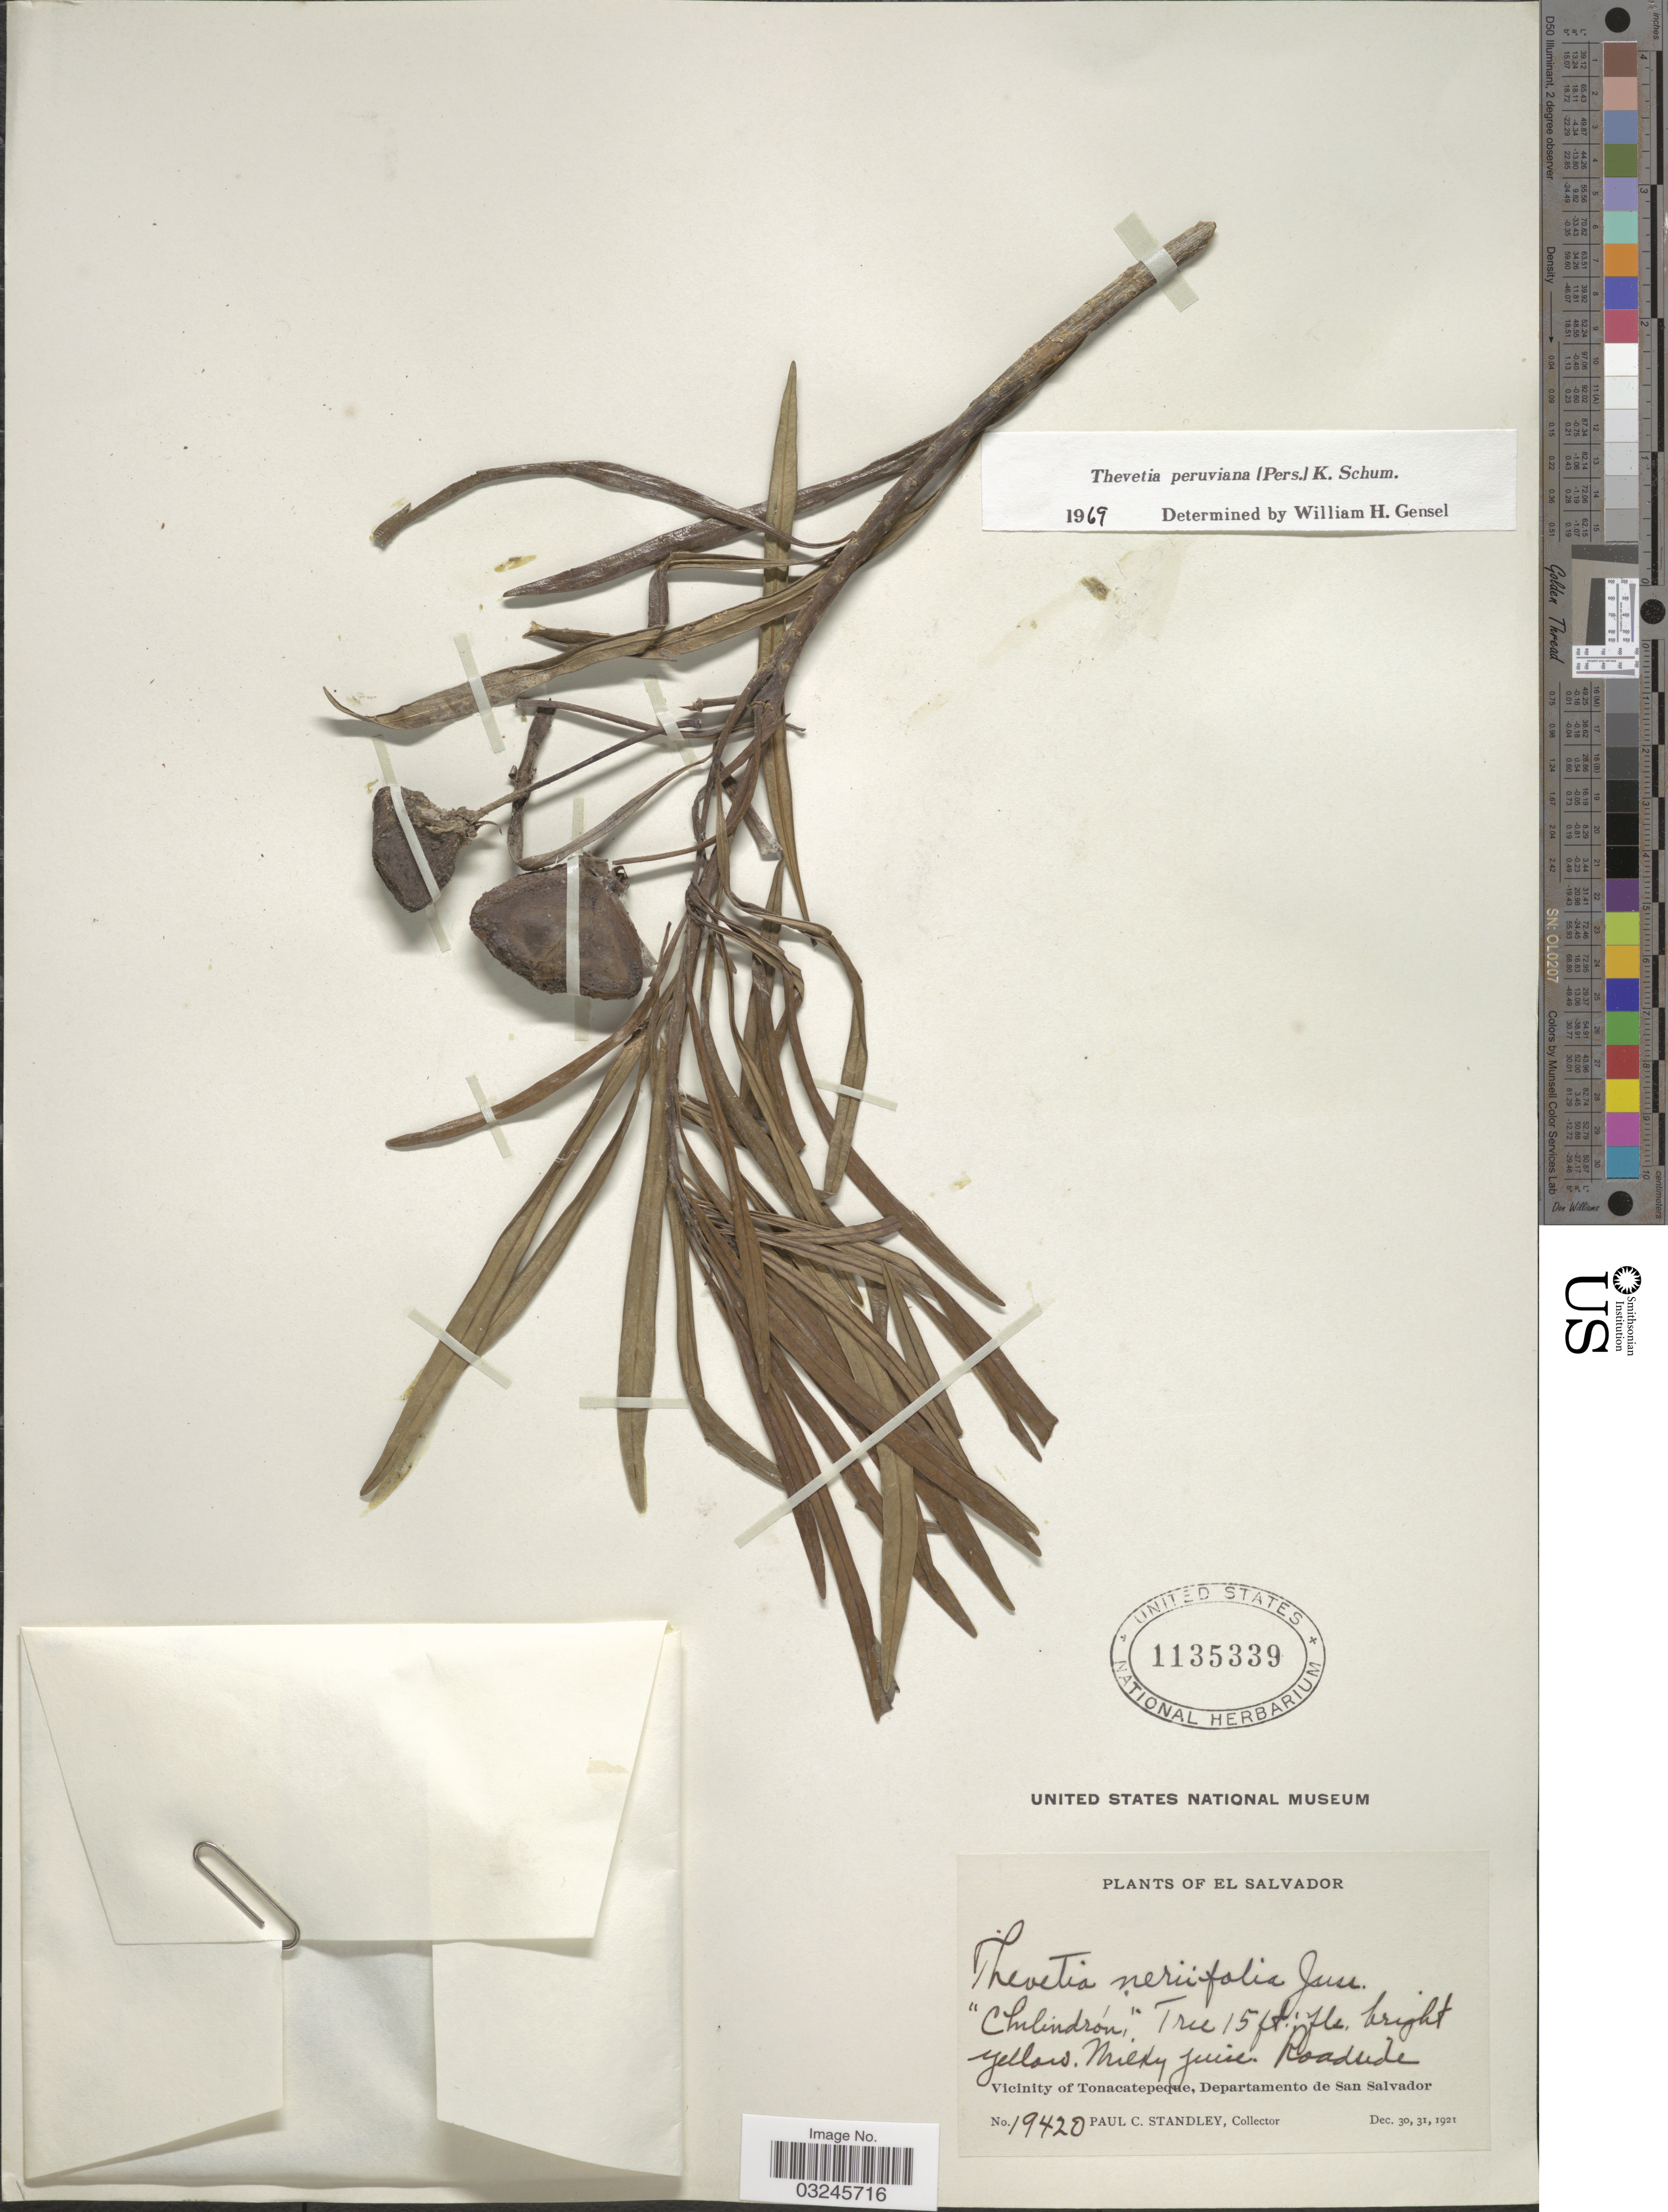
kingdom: Plantae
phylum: Tracheophyta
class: Magnoliopsida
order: Gentianales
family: Apocynaceae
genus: Thevetia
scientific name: Thevetia peruviana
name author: (Pers.) K. Schum.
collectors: P. C. Standley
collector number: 19420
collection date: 1921-12-30/1921-12-31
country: El Salvador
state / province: San Salvador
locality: Roadside, Vicinity of Tonacatepeque, Departamento de San Salvador.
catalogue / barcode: US 1135339